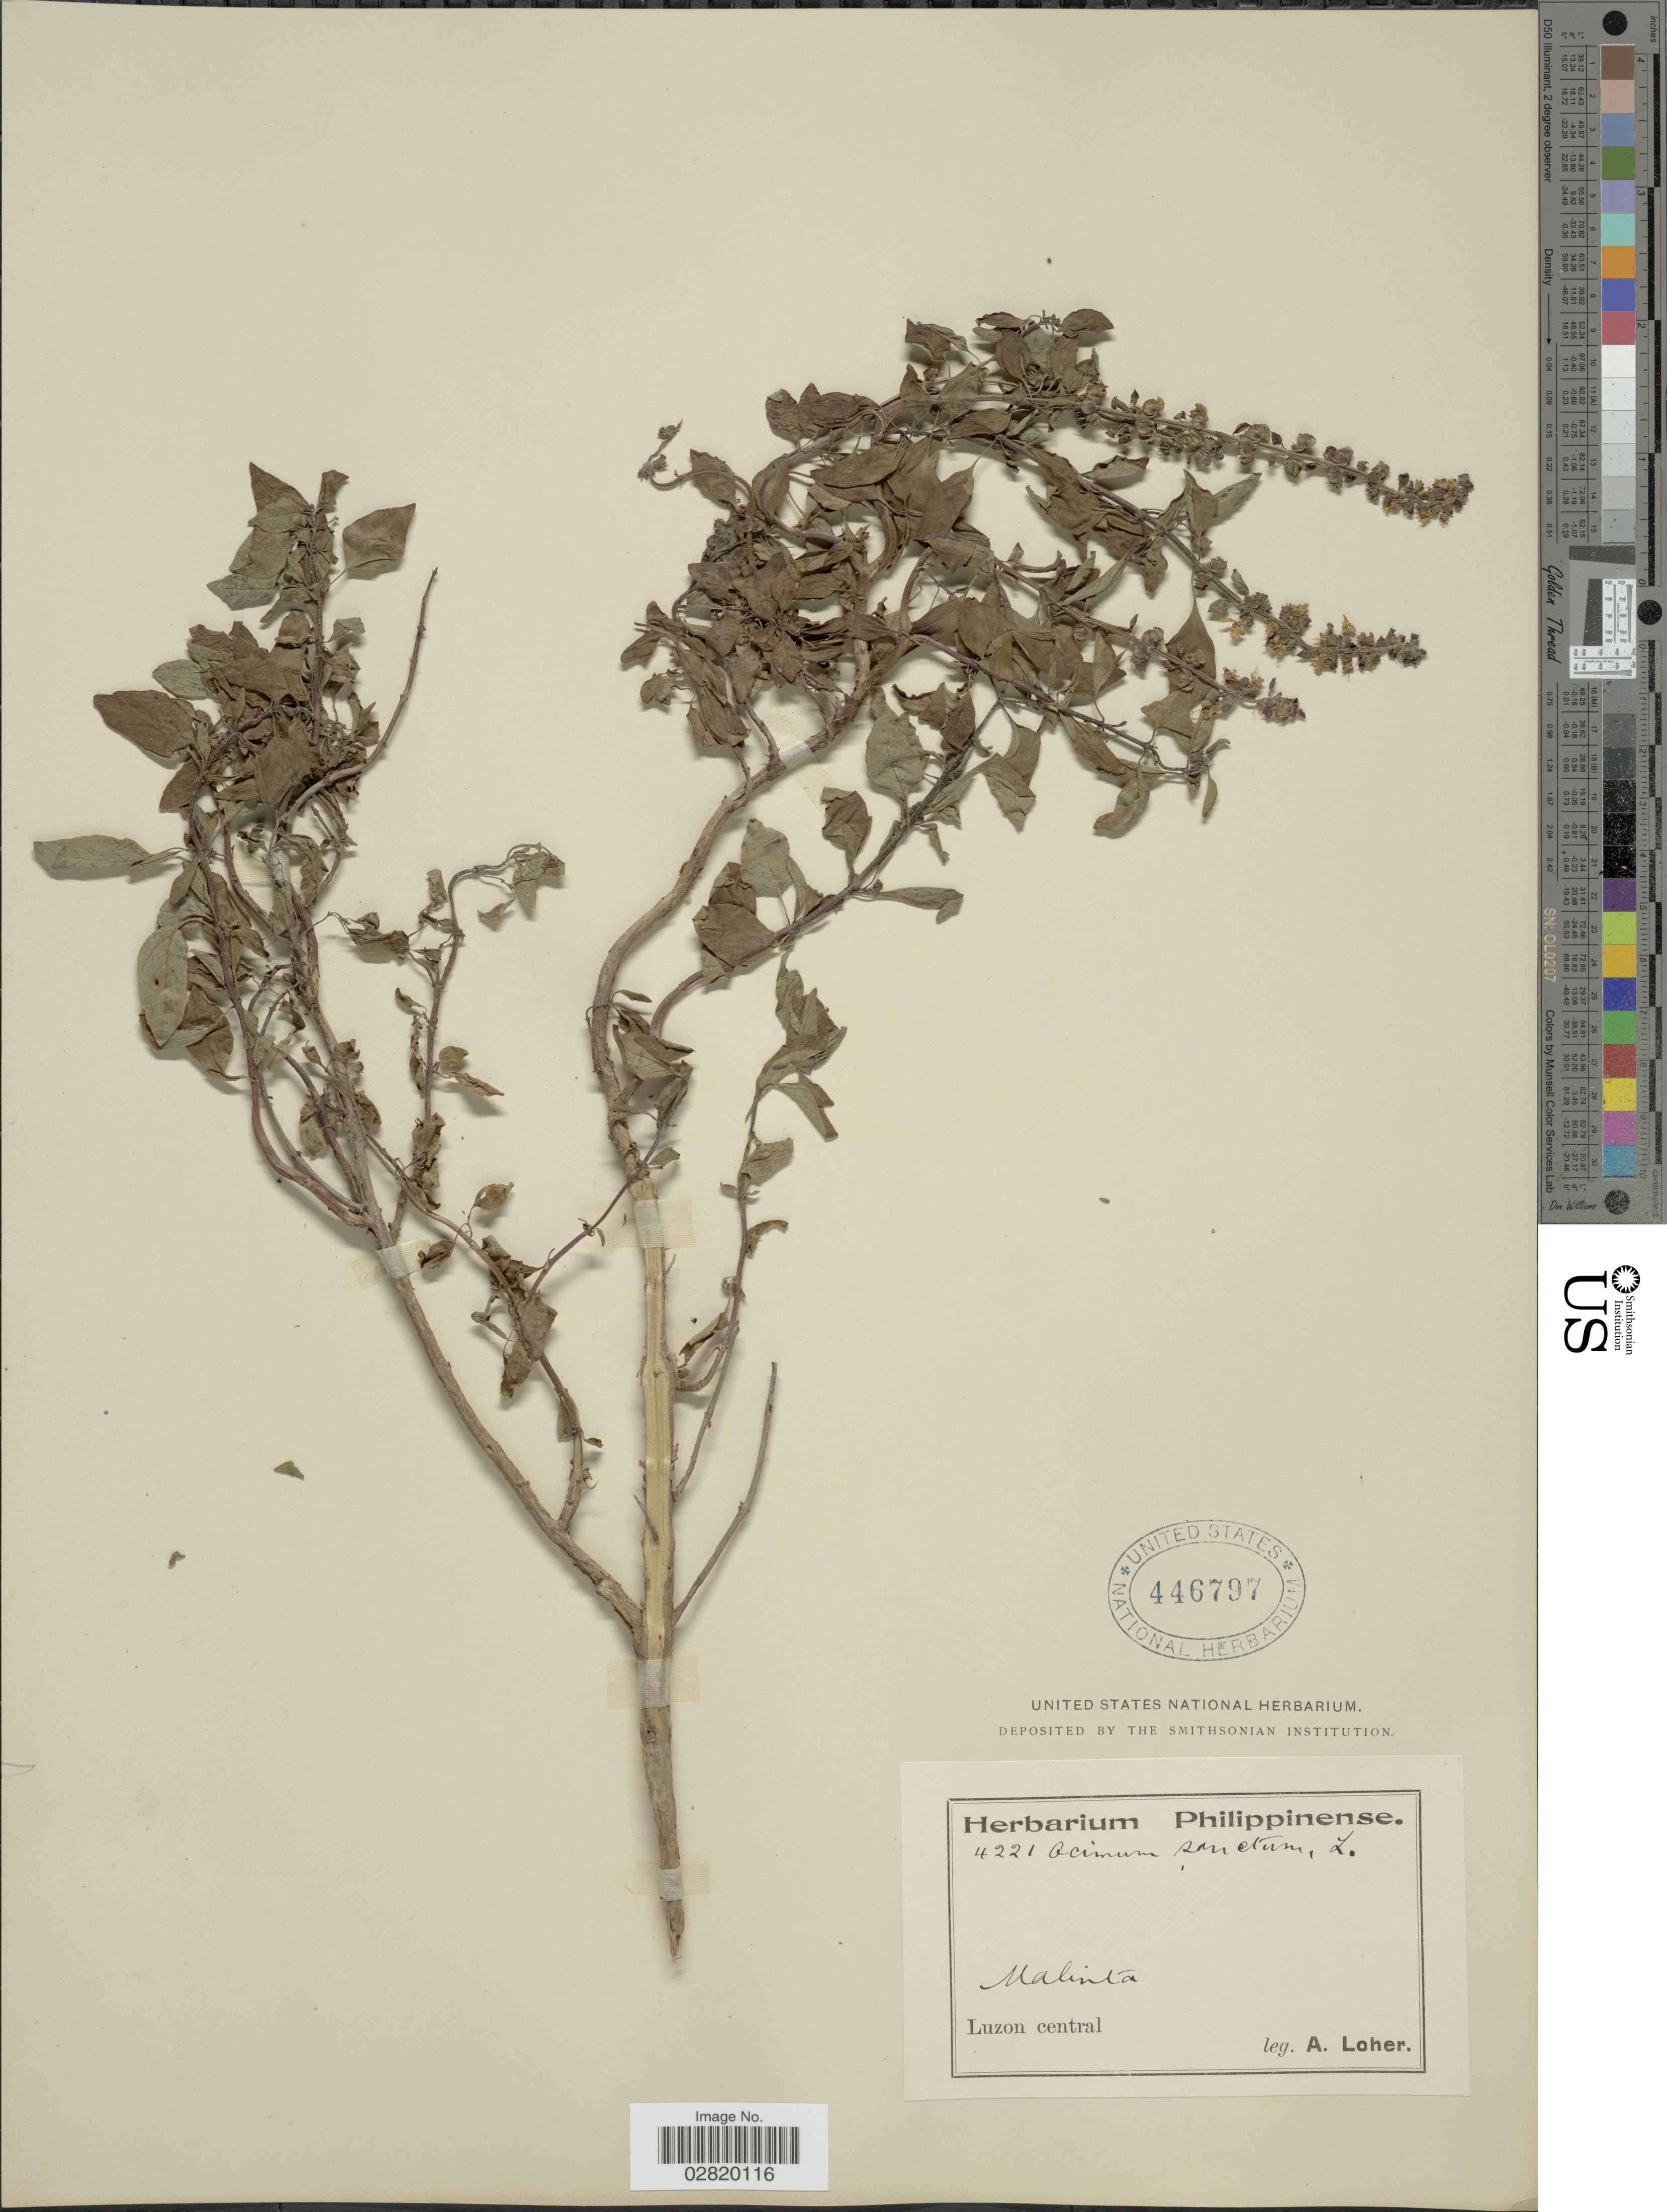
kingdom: Plantae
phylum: Tracheophyta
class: Magnoliopsida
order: Lamiales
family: Lamiaceae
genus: Ocimum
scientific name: Ocimum sanctum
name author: L.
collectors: A. Loher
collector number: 4221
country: Philippines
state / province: Central Luzon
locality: Mahinta, Luzon Central.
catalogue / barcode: US 446797